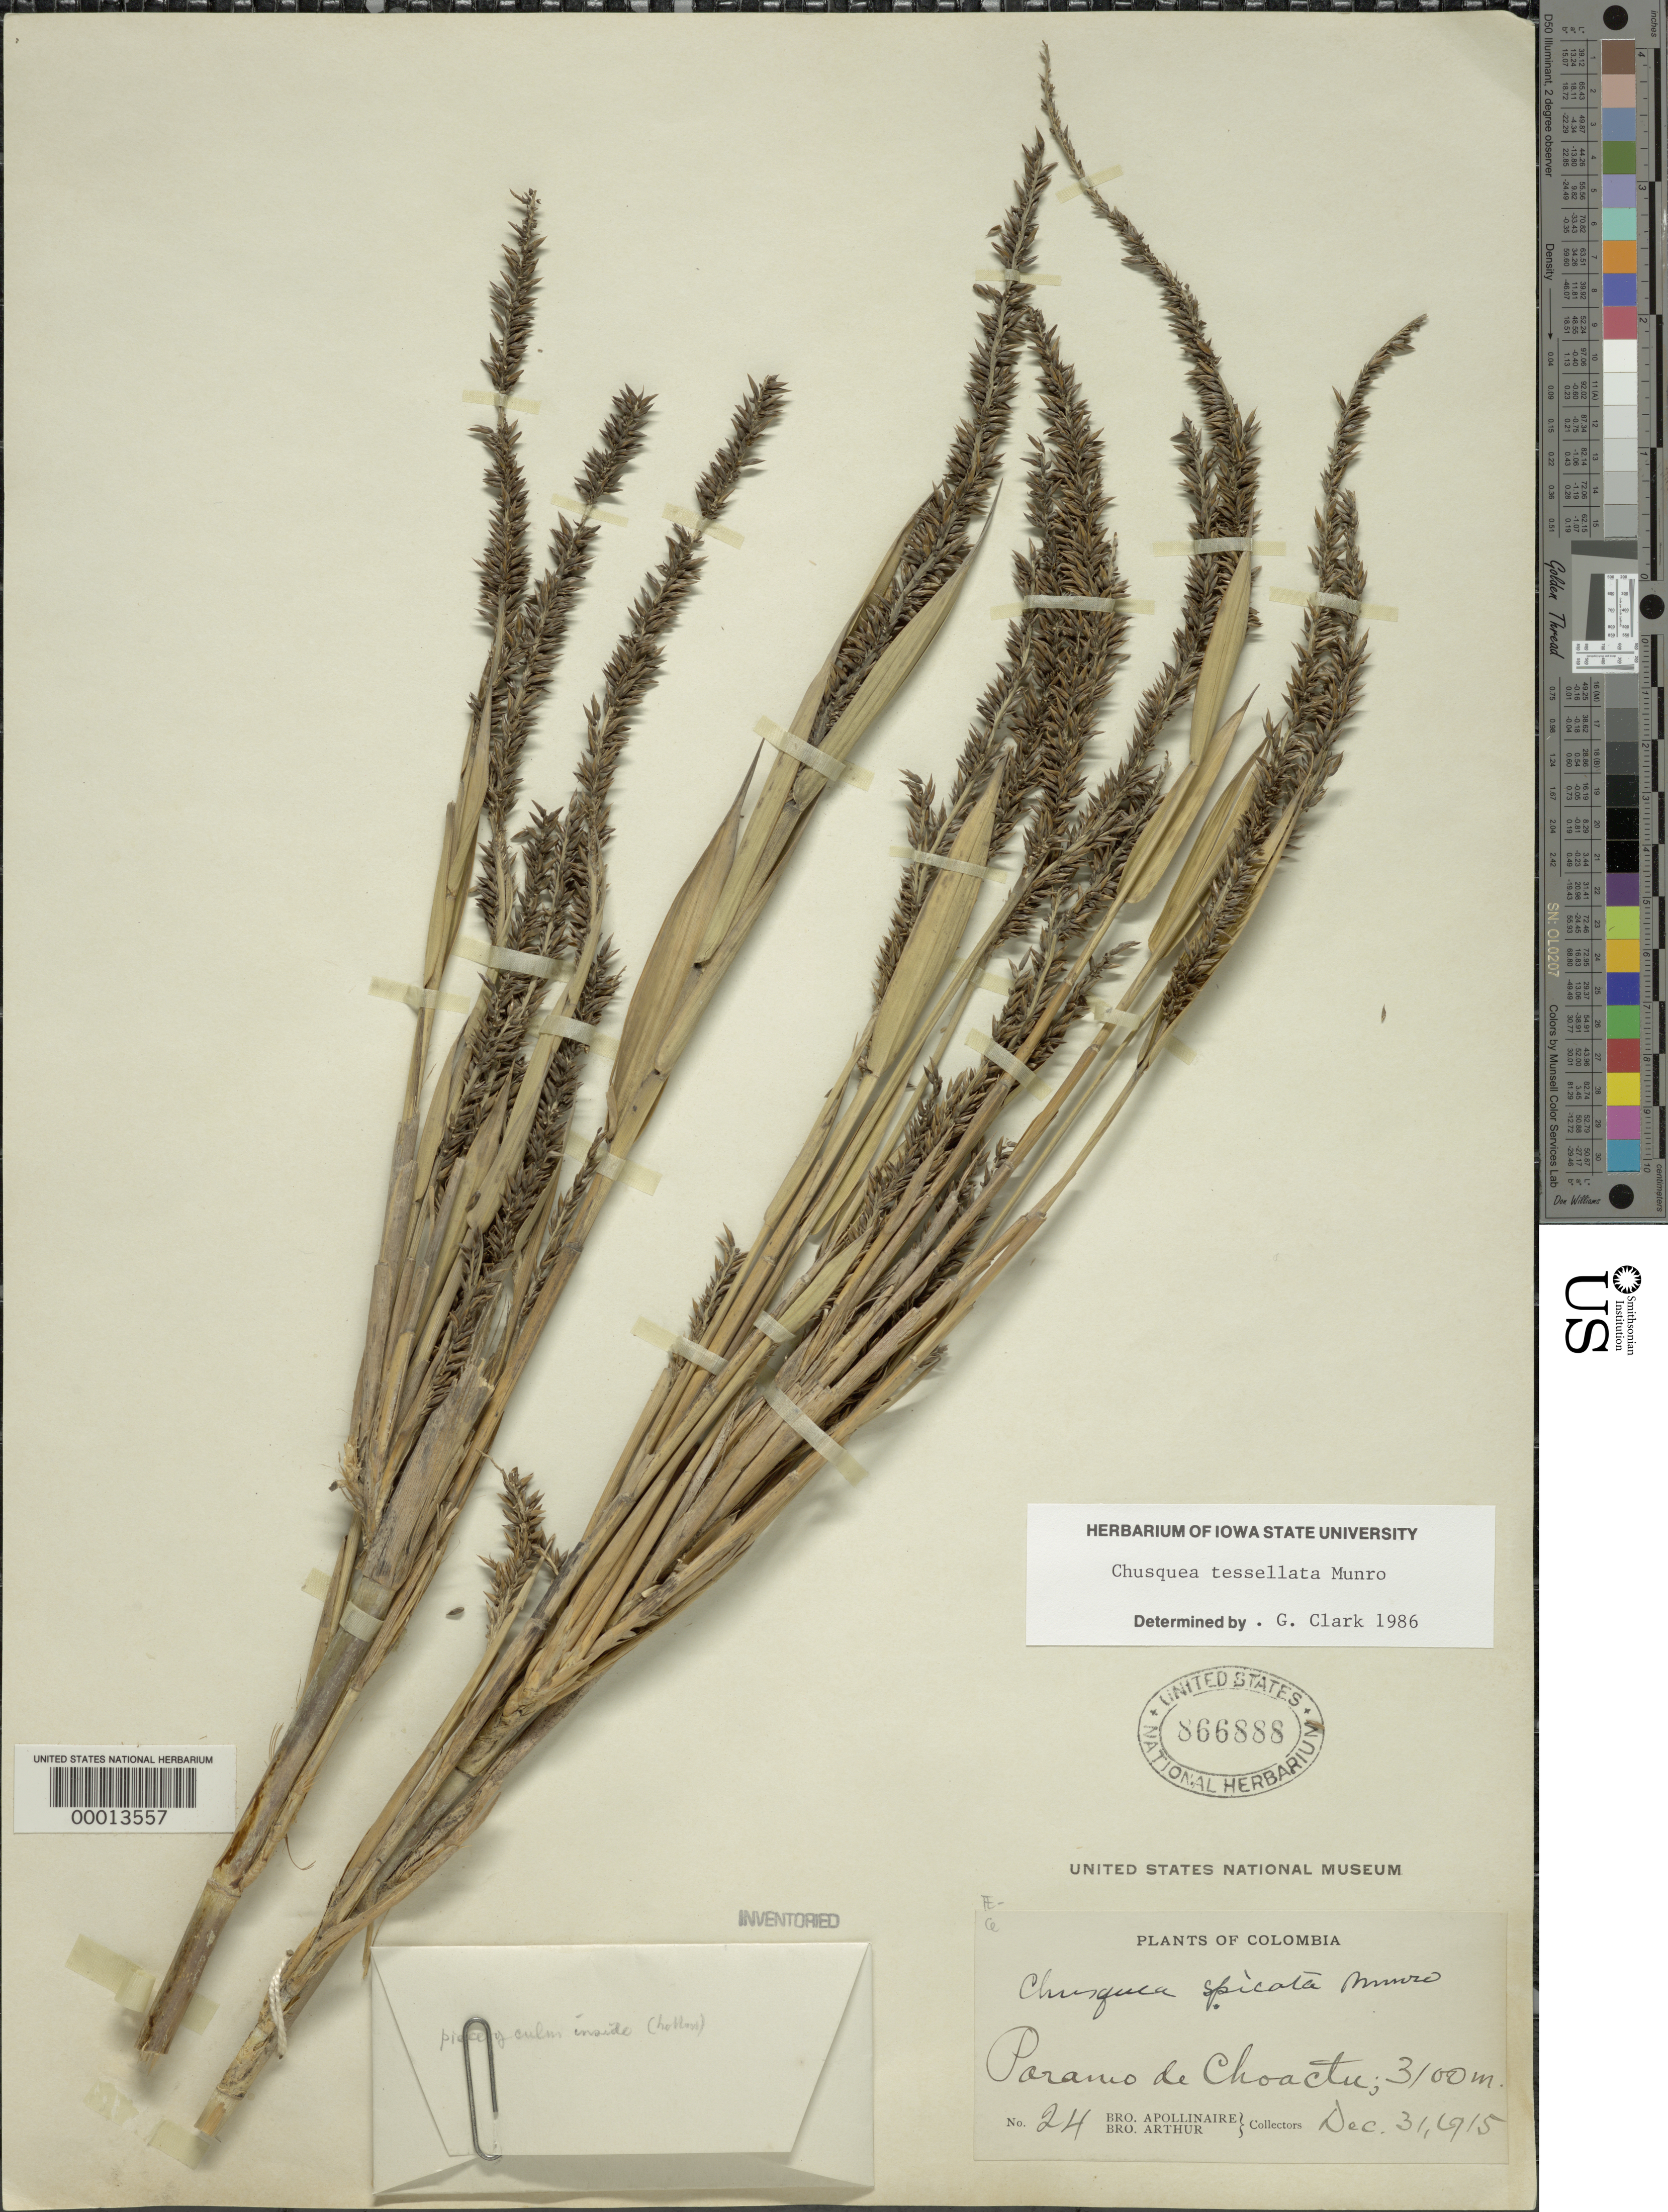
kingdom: Plantae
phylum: Tracheophyta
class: Liliopsida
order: Poales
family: Poaceae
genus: Chusquea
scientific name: Chusquea tessellata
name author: Munro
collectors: B. Apolinar Maria & Bro. Arthur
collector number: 24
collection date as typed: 31 Dec 1915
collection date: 1915-12-31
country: Colombia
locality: Paramo de choactu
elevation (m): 3100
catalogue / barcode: US 866888